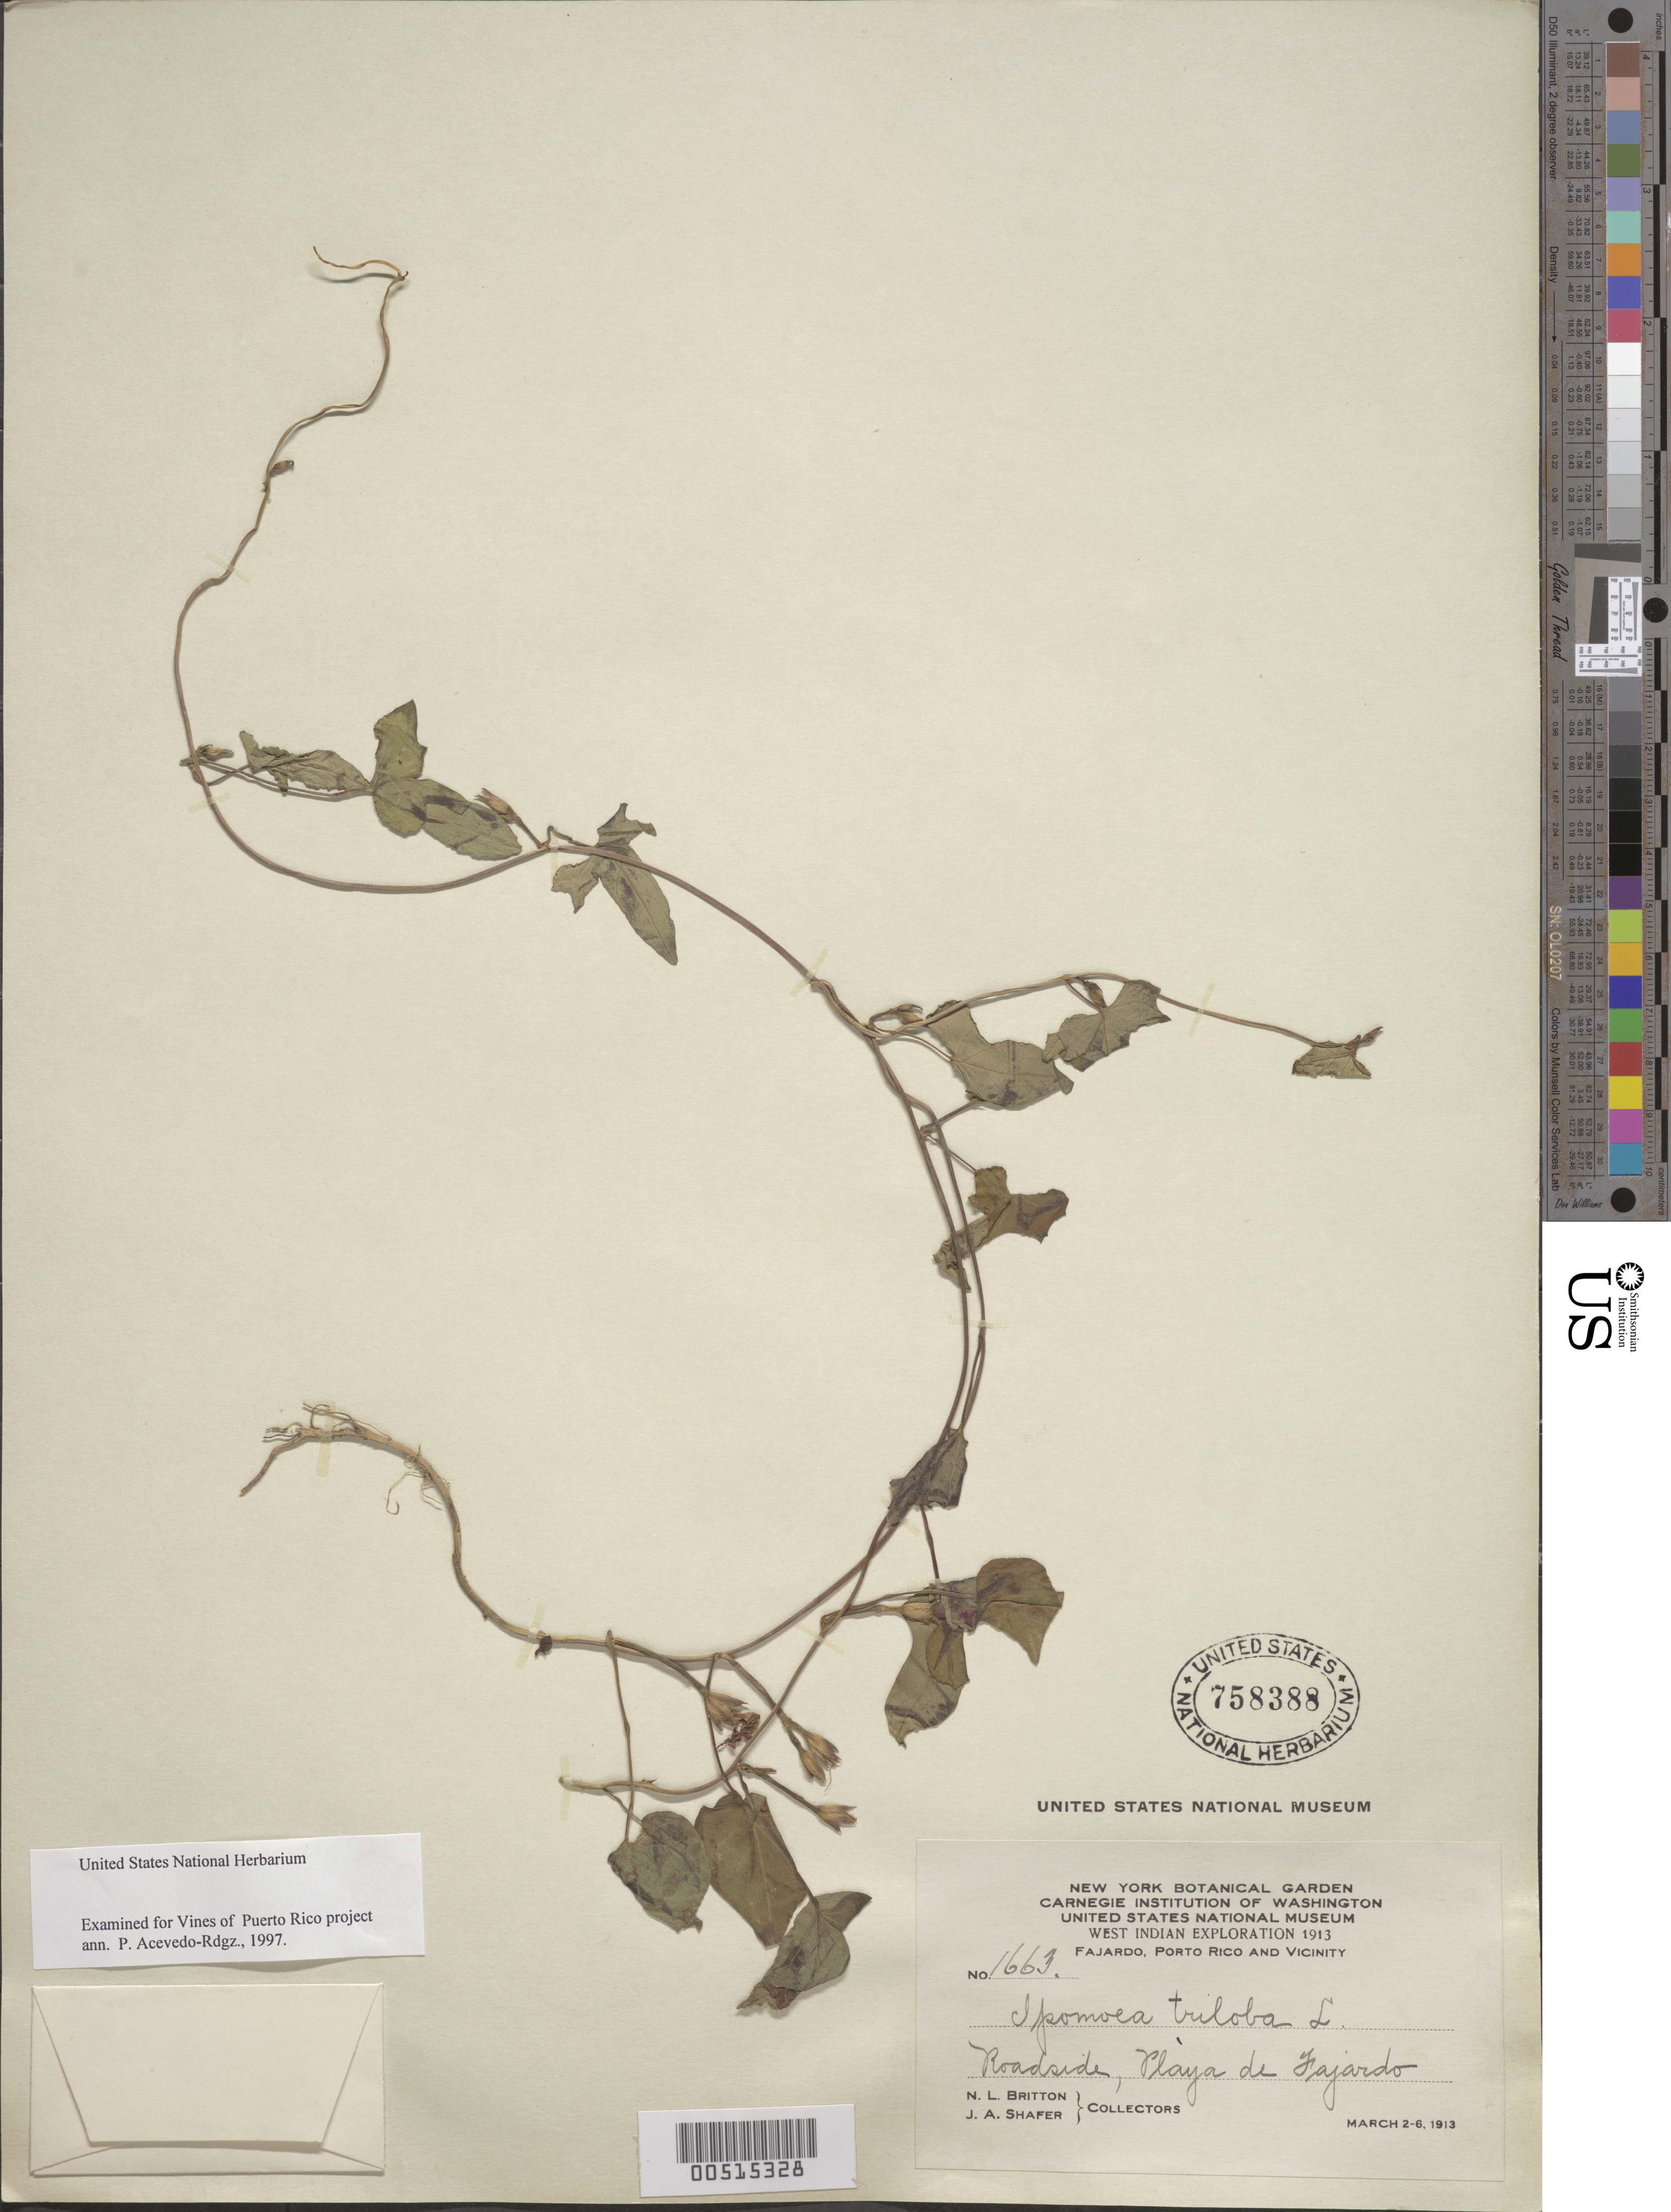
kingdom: Plantae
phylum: Tracheophyta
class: Magnoliopsida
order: Solanales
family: Convolvulaceae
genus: Ipomoea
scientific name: Ipomoea triloba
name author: L.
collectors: N. Britton & J. A. Shafer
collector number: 1663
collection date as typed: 02 Mar 1913 to 06 Mar 1913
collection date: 1913-03-02/1913-03-06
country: Puerto Rico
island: Greater Antilles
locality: Fajardo. Roadside.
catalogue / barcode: US 758388